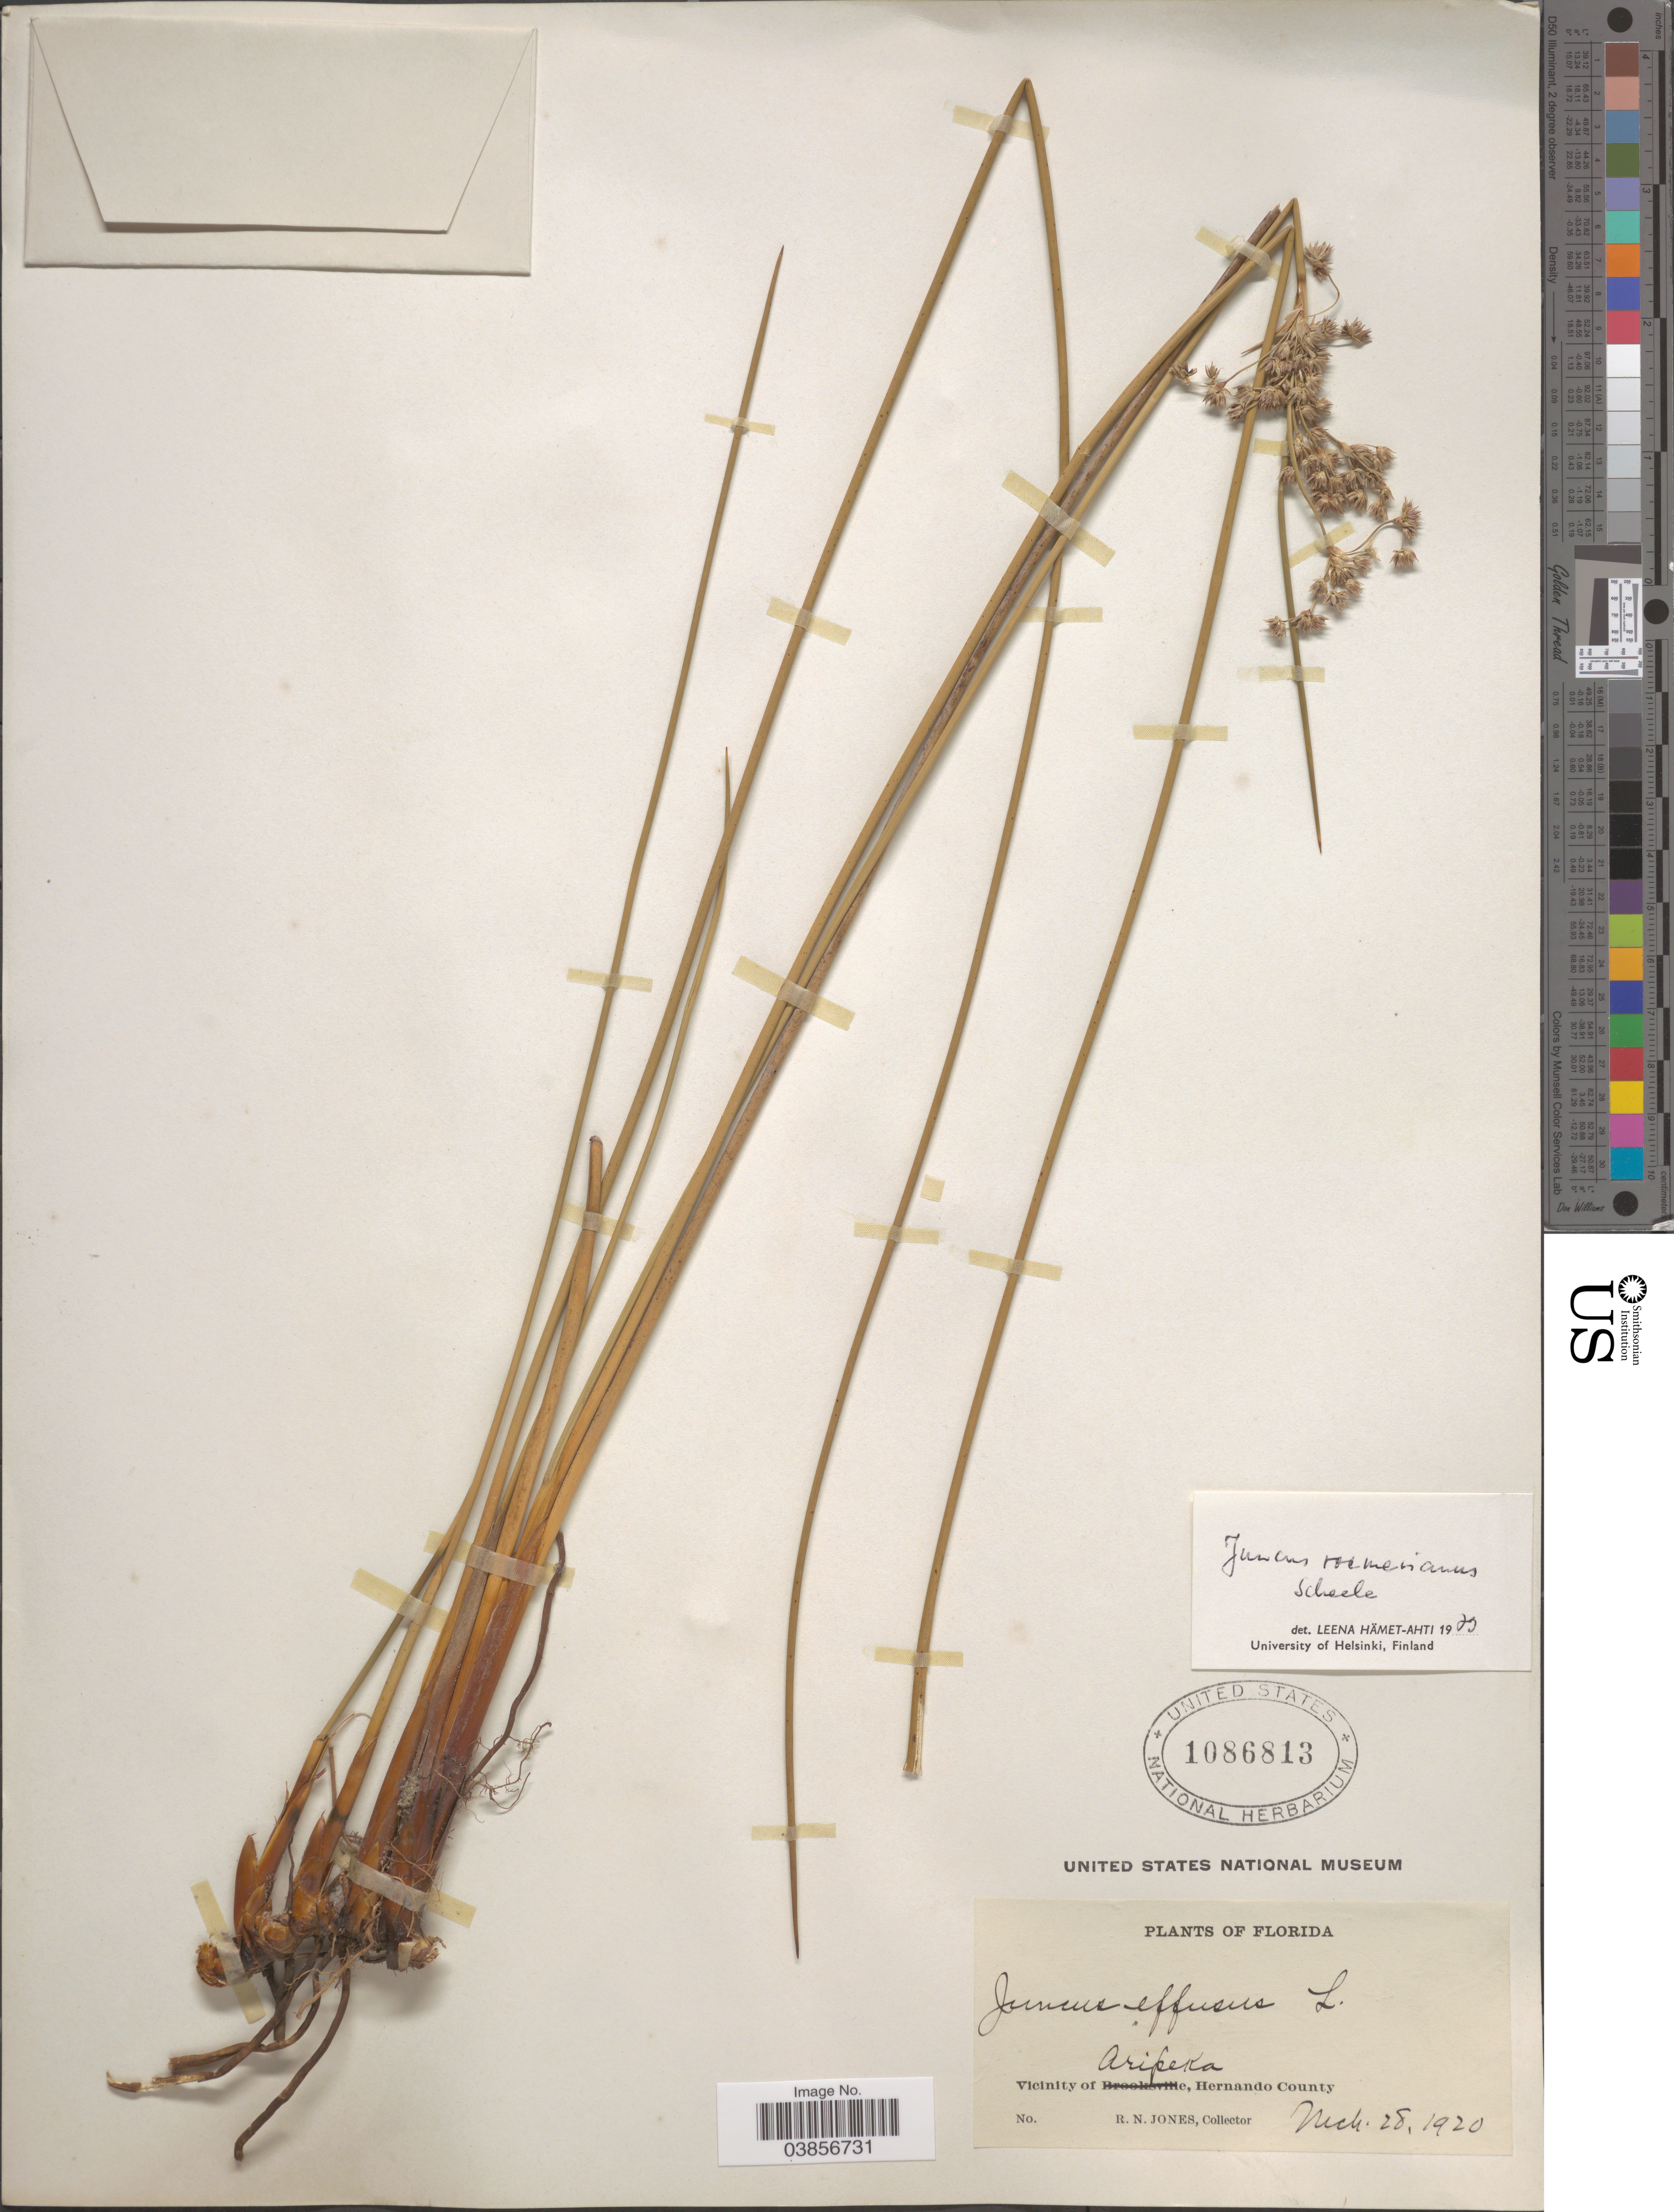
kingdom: Plantae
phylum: Tracheophyta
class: Liliopsida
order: Poales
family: Juncaceae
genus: Juncus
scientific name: Juncus roemerianus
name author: Scheele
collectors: R. N. Jones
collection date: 1920-03-28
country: United States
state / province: Florida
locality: Vicinity of Aripeka, Hernando County.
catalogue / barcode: US 1086813